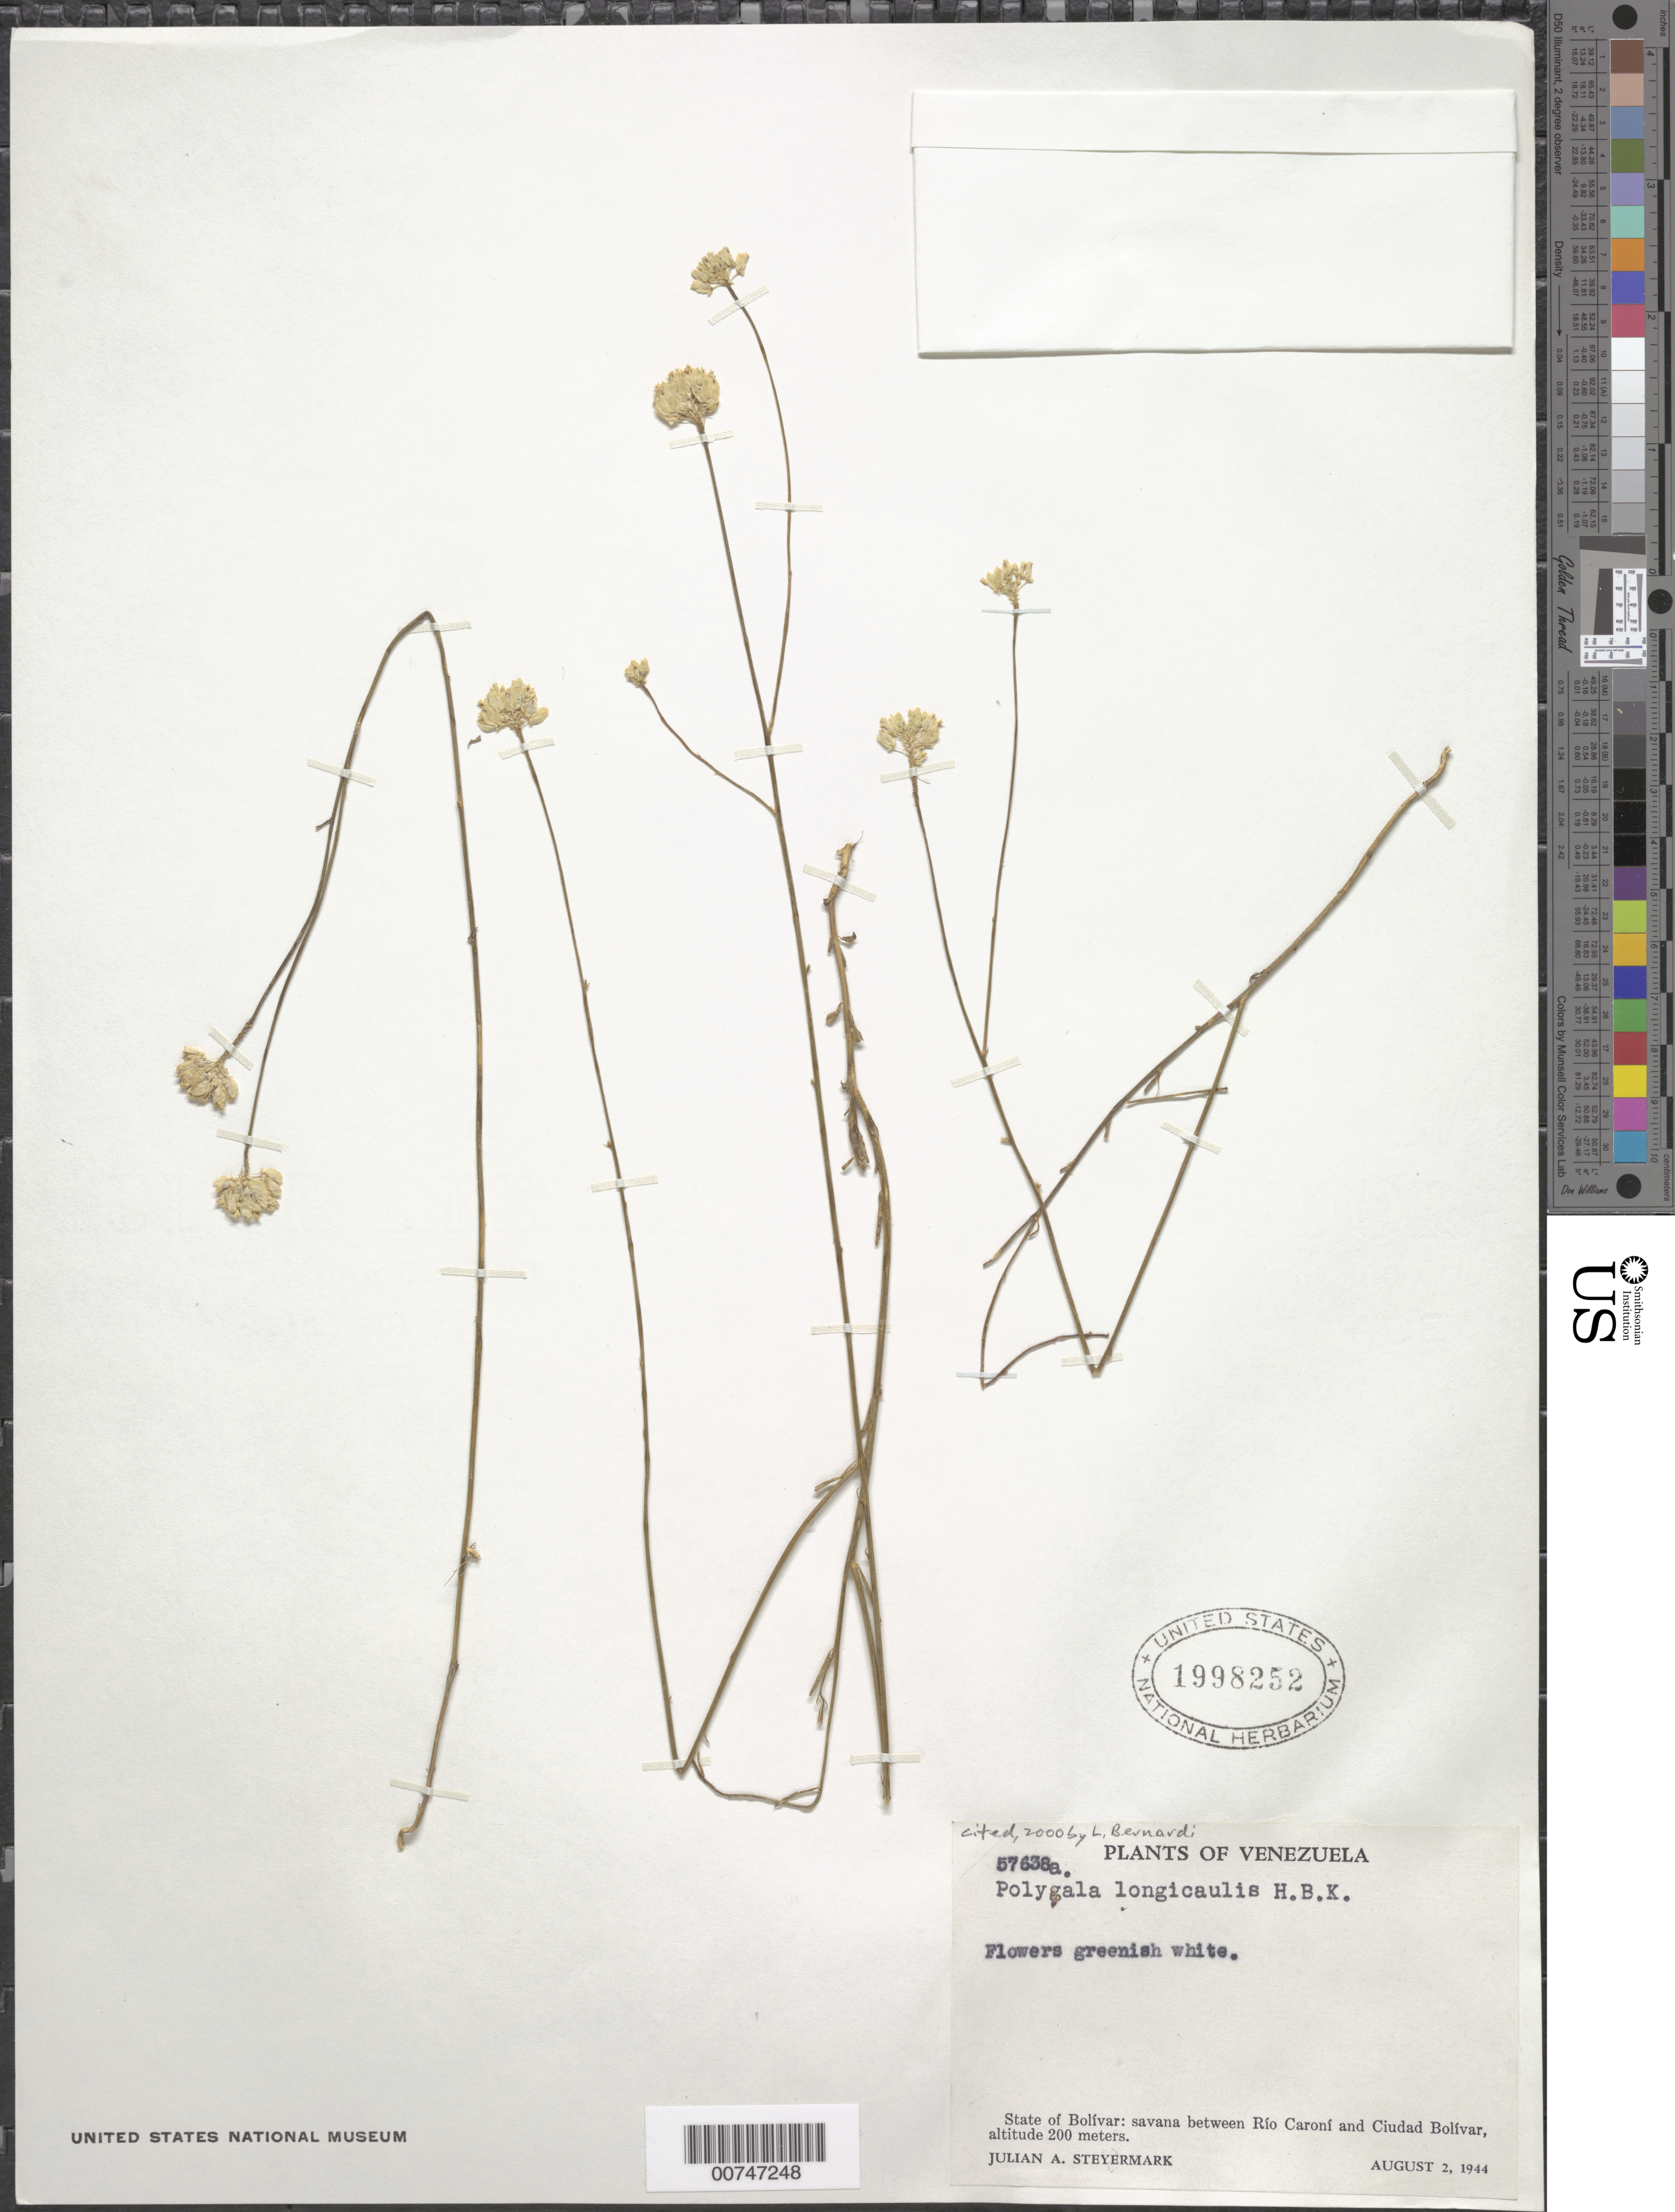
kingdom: Plantae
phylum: Tracheophyta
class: Magnoliopsida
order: Fabales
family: Polygalaceae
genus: Polygala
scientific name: Polygala longicaulis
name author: Kunth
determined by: Bernardi, L.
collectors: J. Steyermark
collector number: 57638 A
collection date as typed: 2-Aug-44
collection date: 1944-08-02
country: Venezuela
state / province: Bolívar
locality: Río Caroní, between Río and Ciudad Bolívar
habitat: Savanna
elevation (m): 200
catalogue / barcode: US 1998252